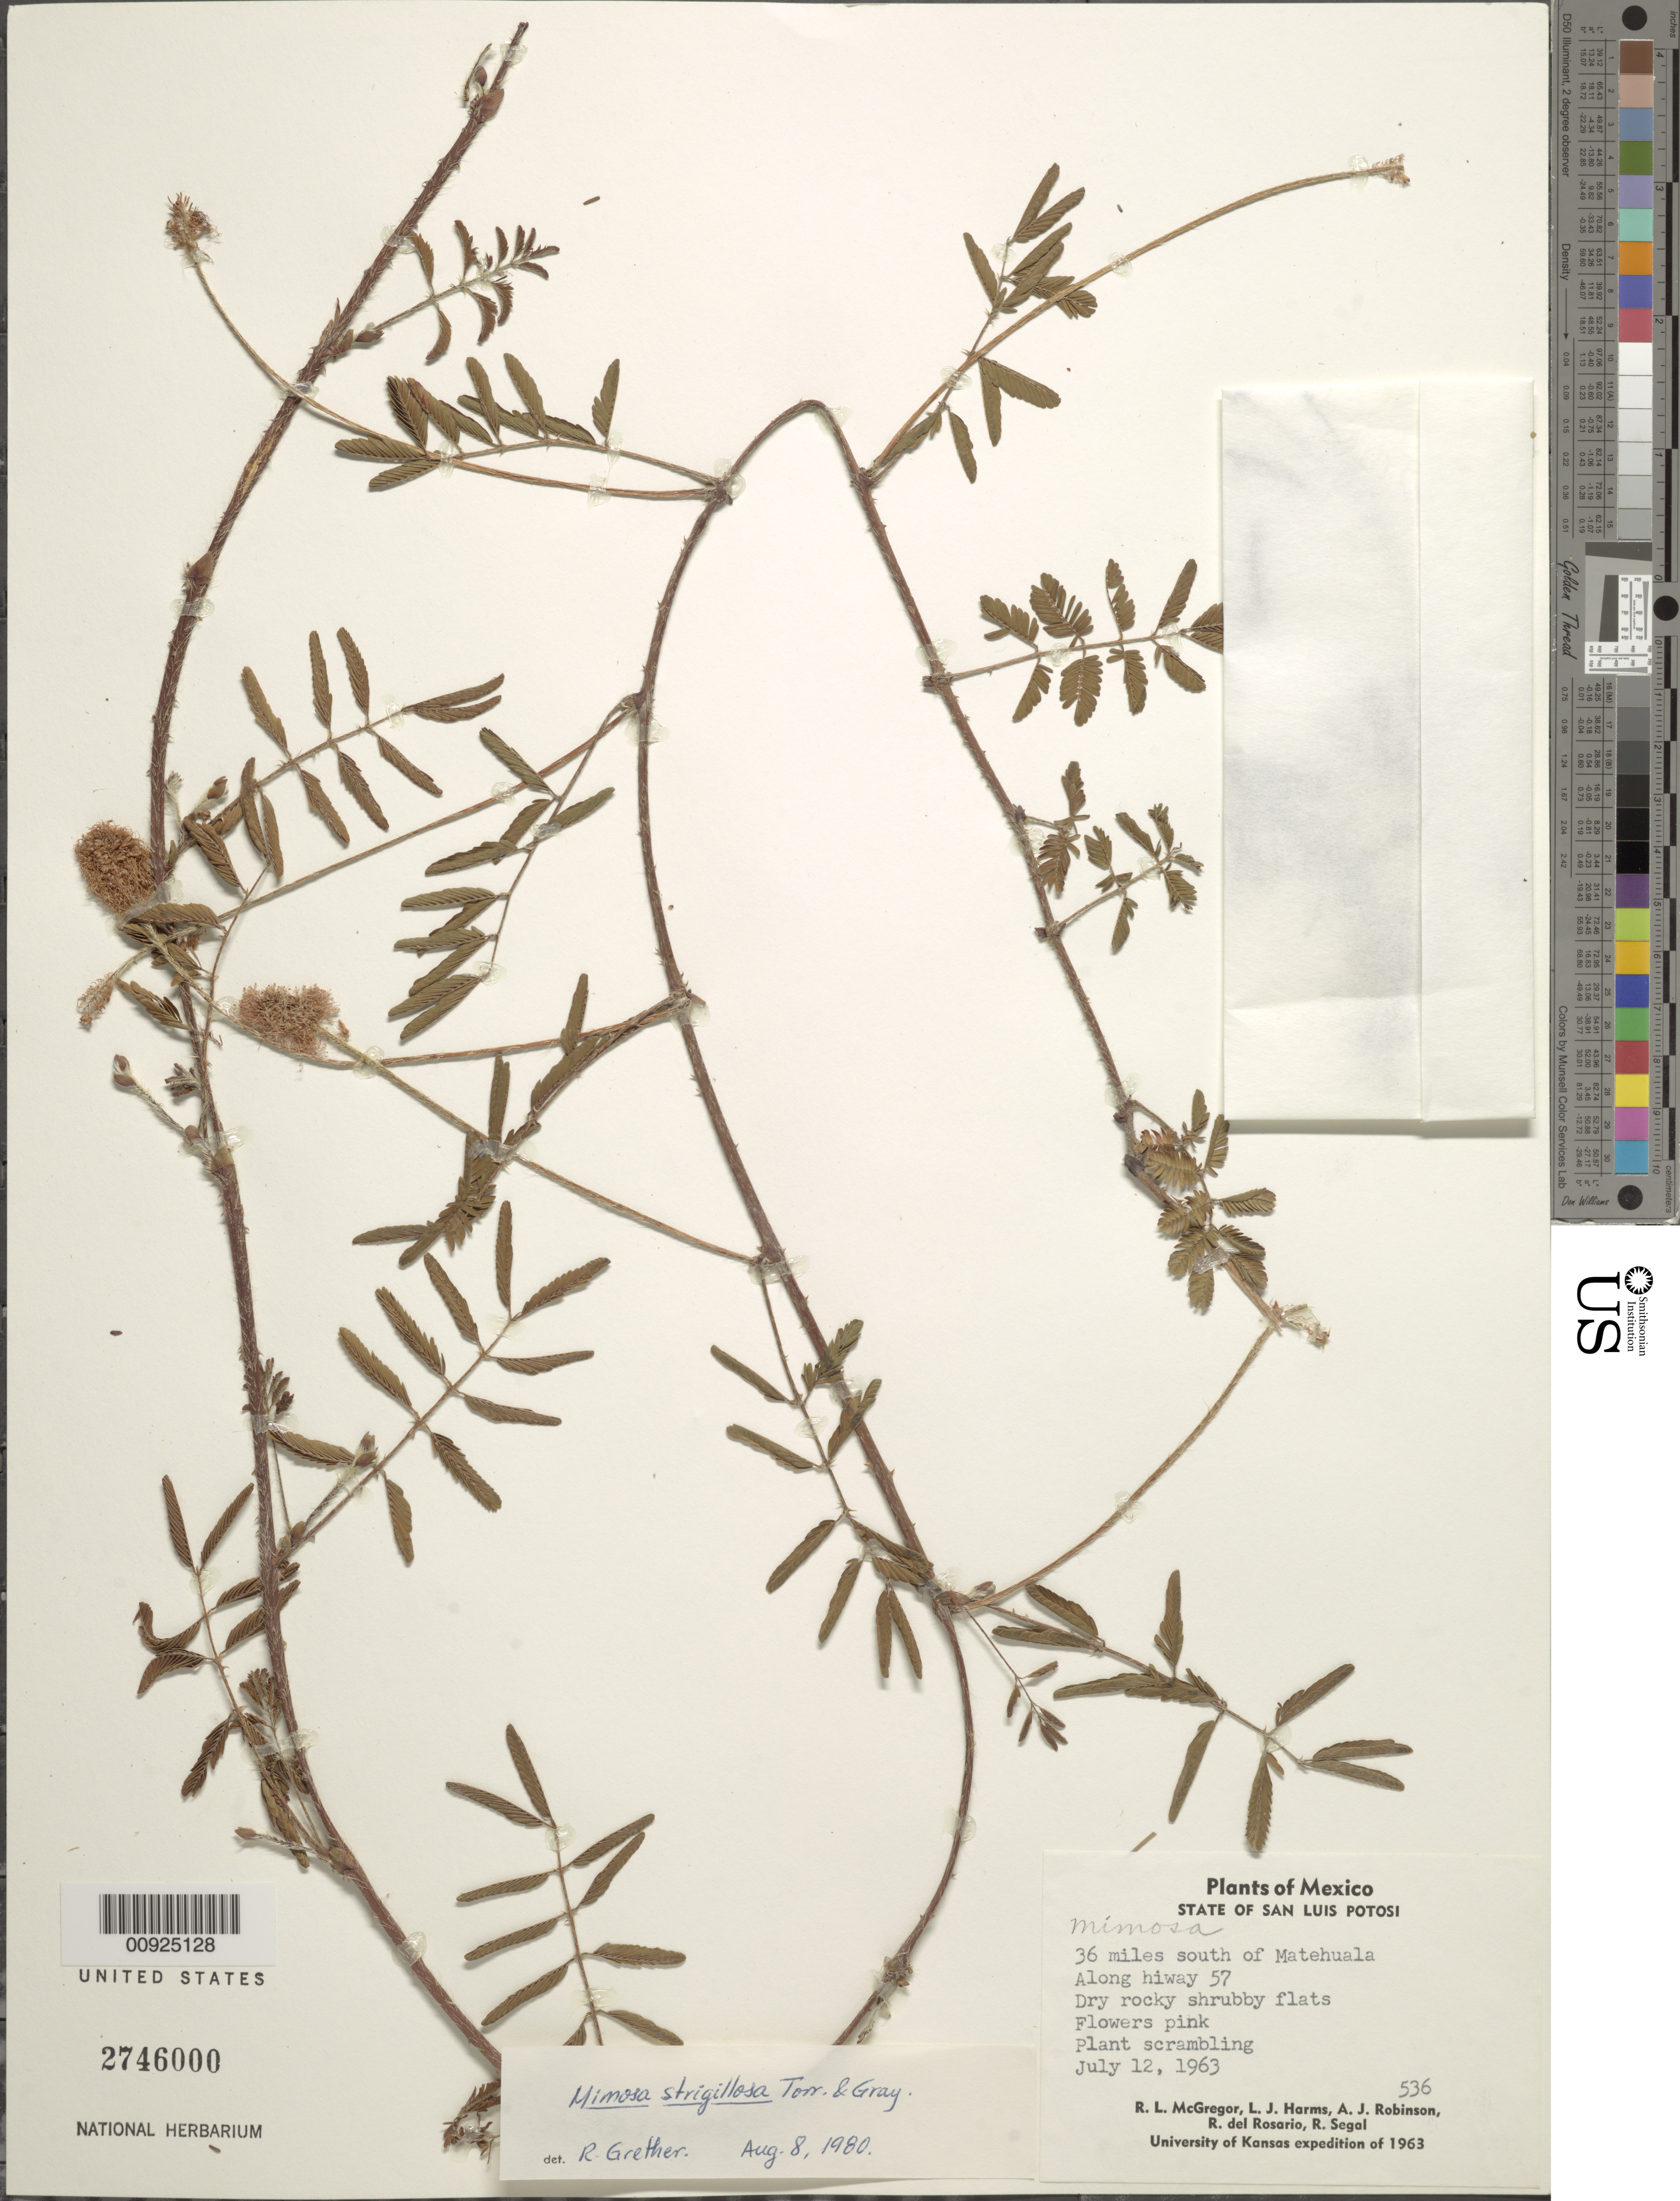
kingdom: Plantae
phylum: Tracheophyta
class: Magnoliopsida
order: Fabales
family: Fabaceae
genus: Mimosa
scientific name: Mimosa strigillosa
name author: Torr. & A. Gray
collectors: R. McGregor, L. Harms, A. J. Robinson, R. del Rosario & R. Segal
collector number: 536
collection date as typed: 12 Jul 1963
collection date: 1963-07-12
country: Mexico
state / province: San Luis Potosí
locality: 36 miles south of Matehuala along highway 57.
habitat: Dry rocky shrubby flats.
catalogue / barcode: US 2746000